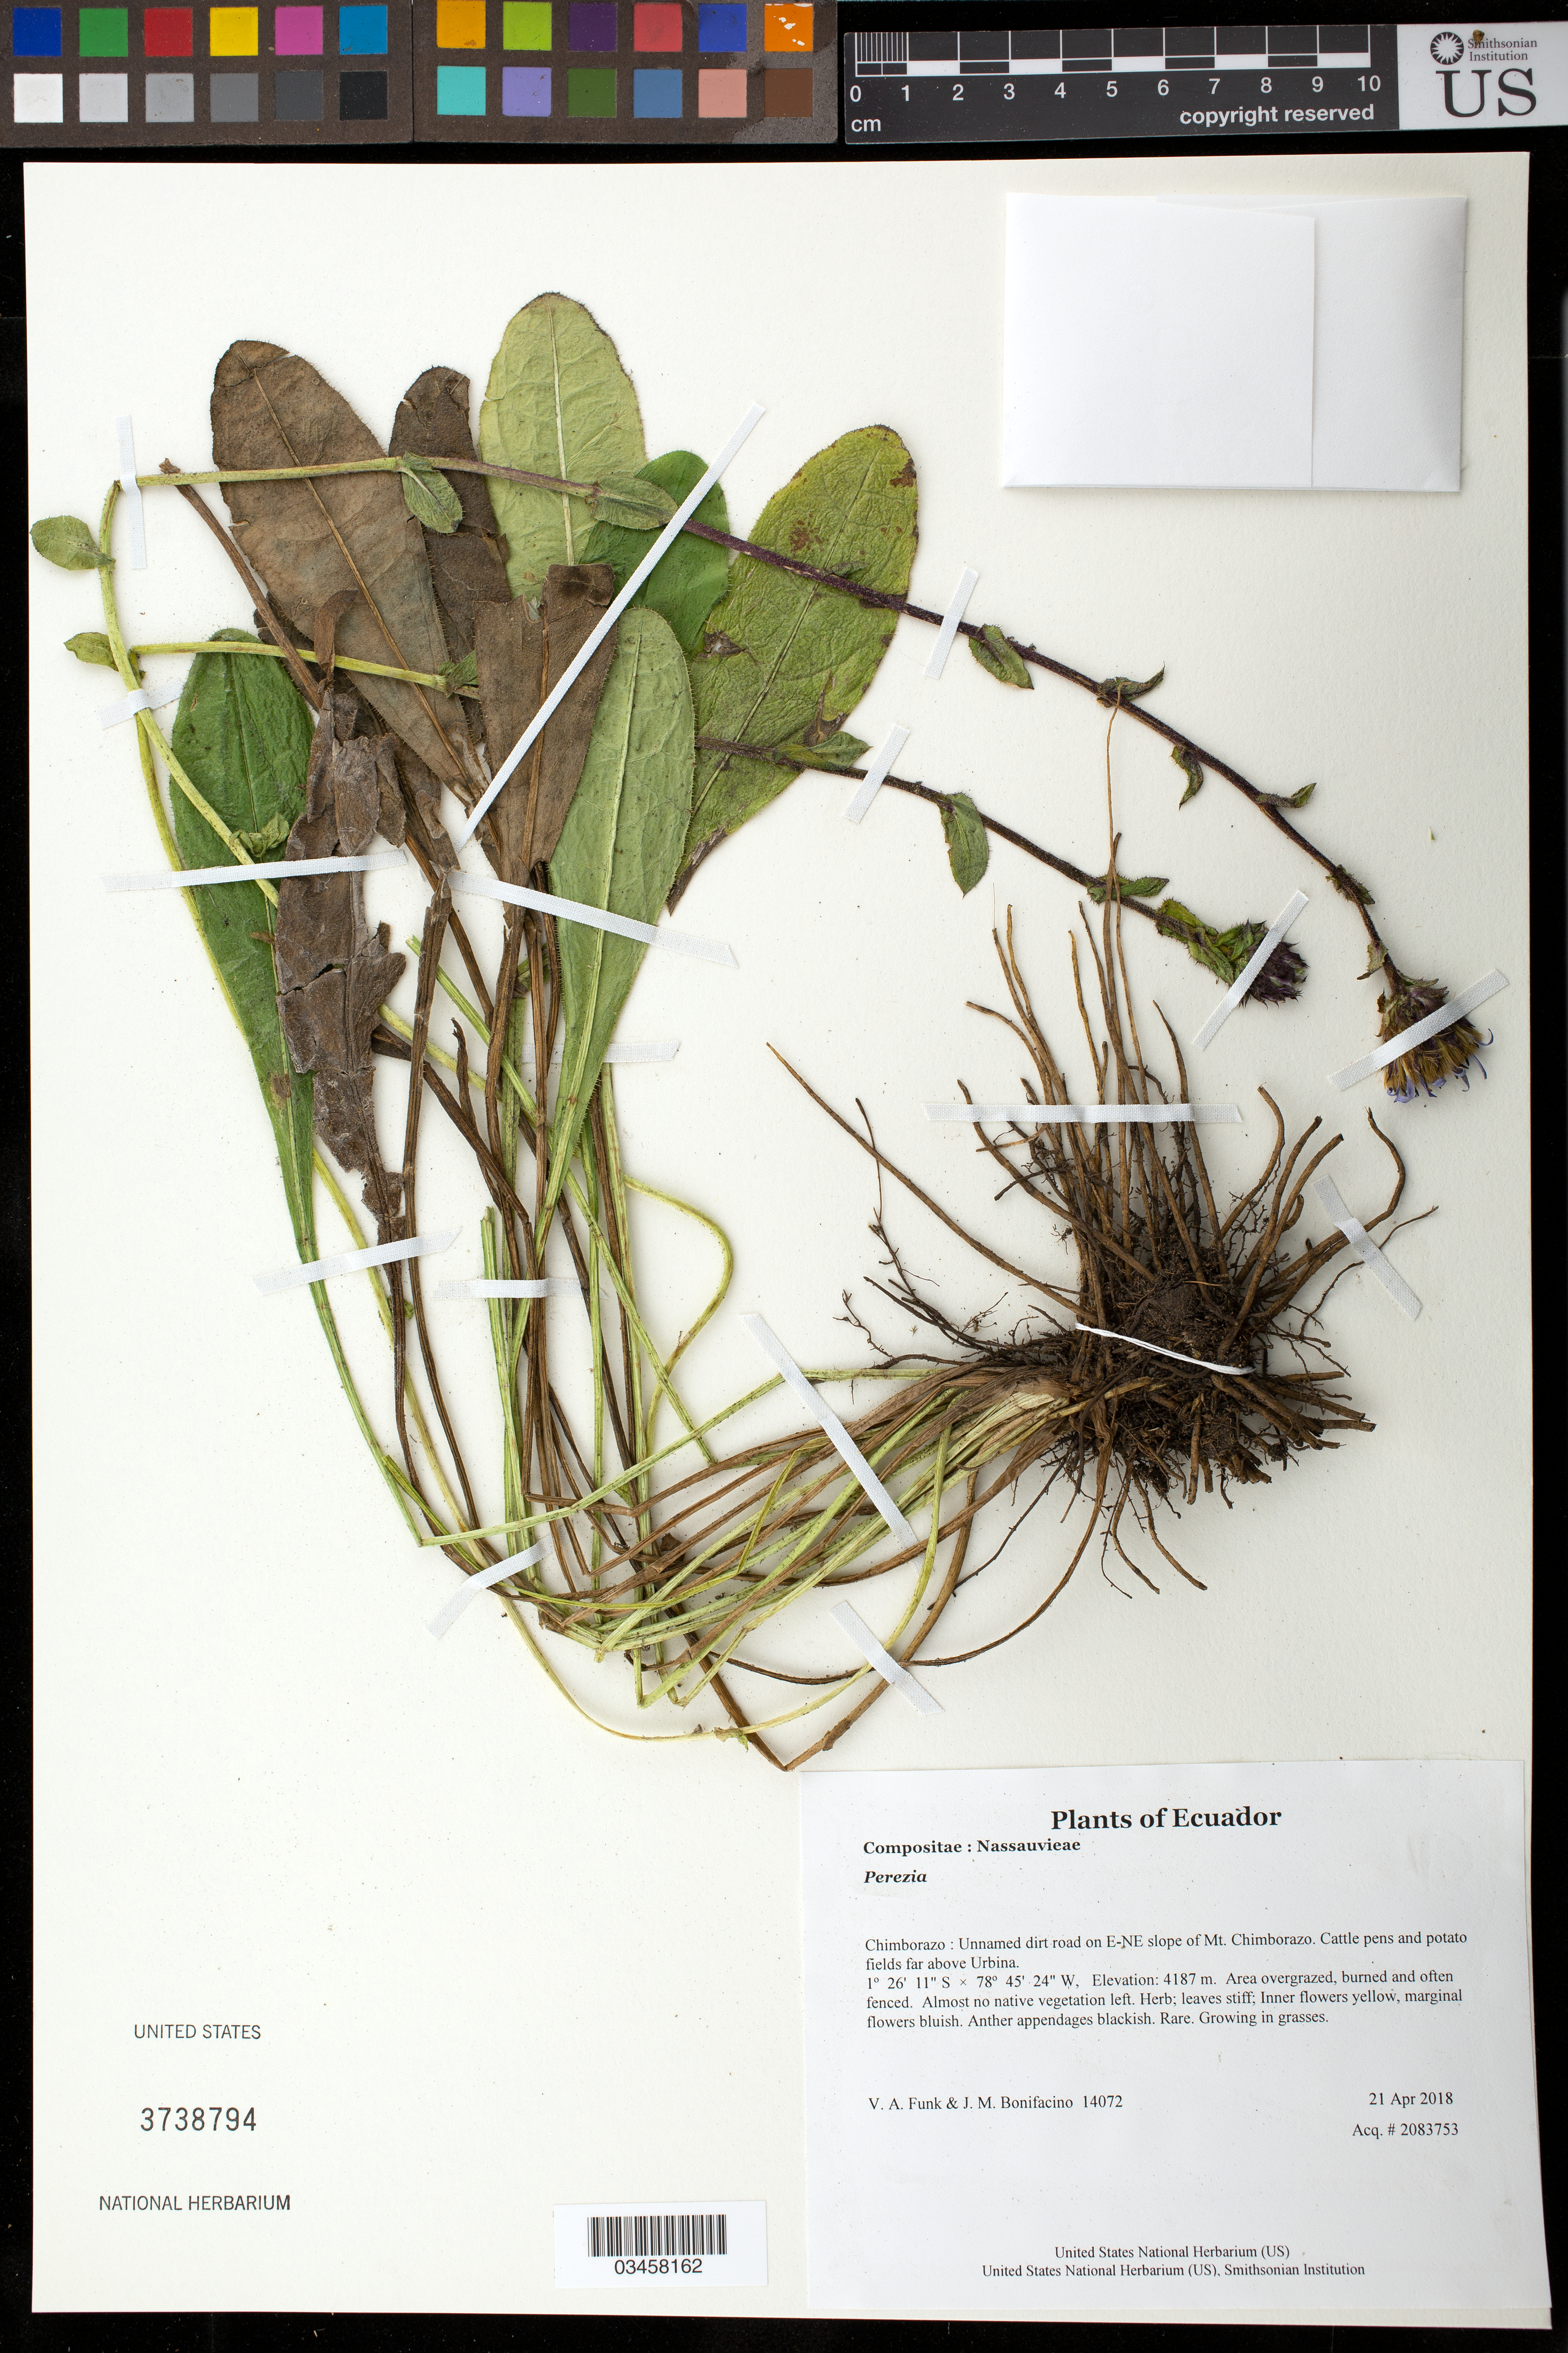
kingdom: Plantae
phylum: Tracheophyta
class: Magnoliopsida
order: Asterales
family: Asteraceae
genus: Perezia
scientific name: Perezia sp.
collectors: V. Funk & M. Bonifacino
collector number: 14072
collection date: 2018-04-21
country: Ecuador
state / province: Chimborazo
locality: Unnamed dirt road on E-NE slope of Mt. Chimborazo. Cattle pens and potato fields far above Urbina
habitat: Area overgrazed, burned and often fenced. Almost no native vegetation left.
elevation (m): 4187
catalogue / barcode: US 3738794